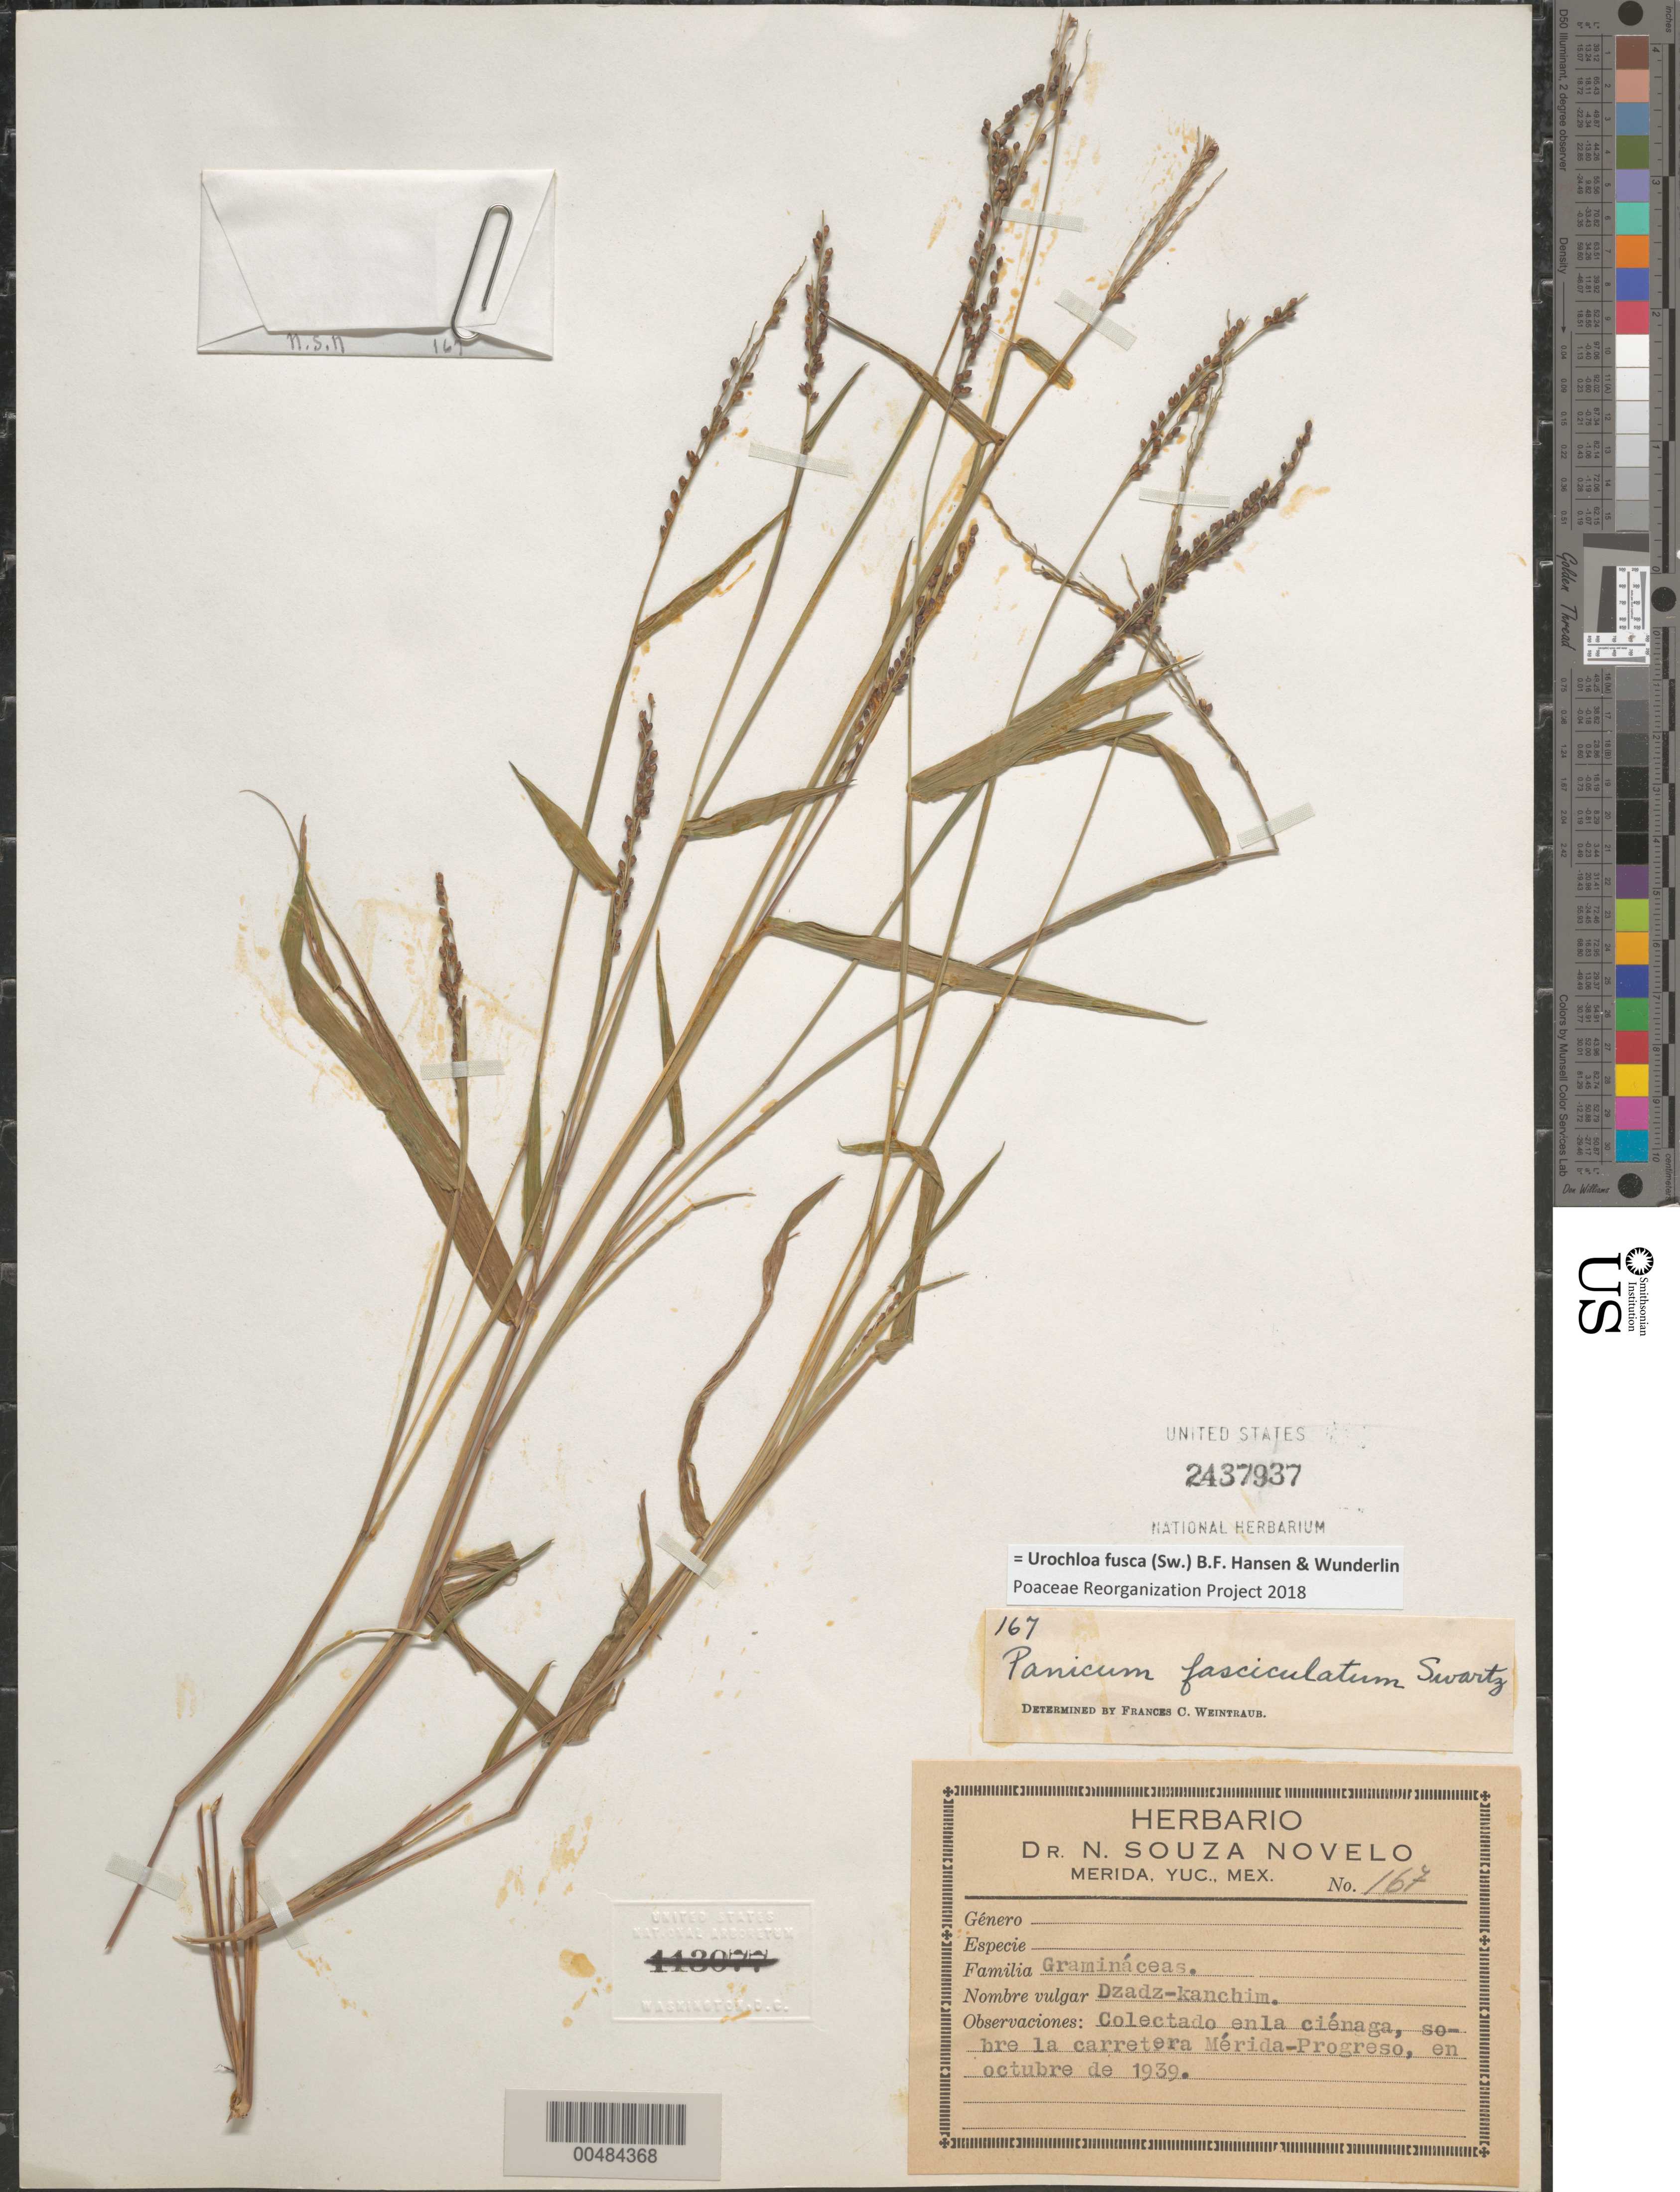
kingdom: Plantae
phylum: Tracheophyta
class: Liliopsida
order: Poales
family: Poaceae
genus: Brachiaria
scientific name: Brachiaria fasciculata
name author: (Sw.) Parodi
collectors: N. Souza-Novelo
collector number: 167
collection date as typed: Oct 1939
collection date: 1939-10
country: Mexico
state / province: Yucatan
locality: Merida, along the Merida-Progreso Rd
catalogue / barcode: US 2437937